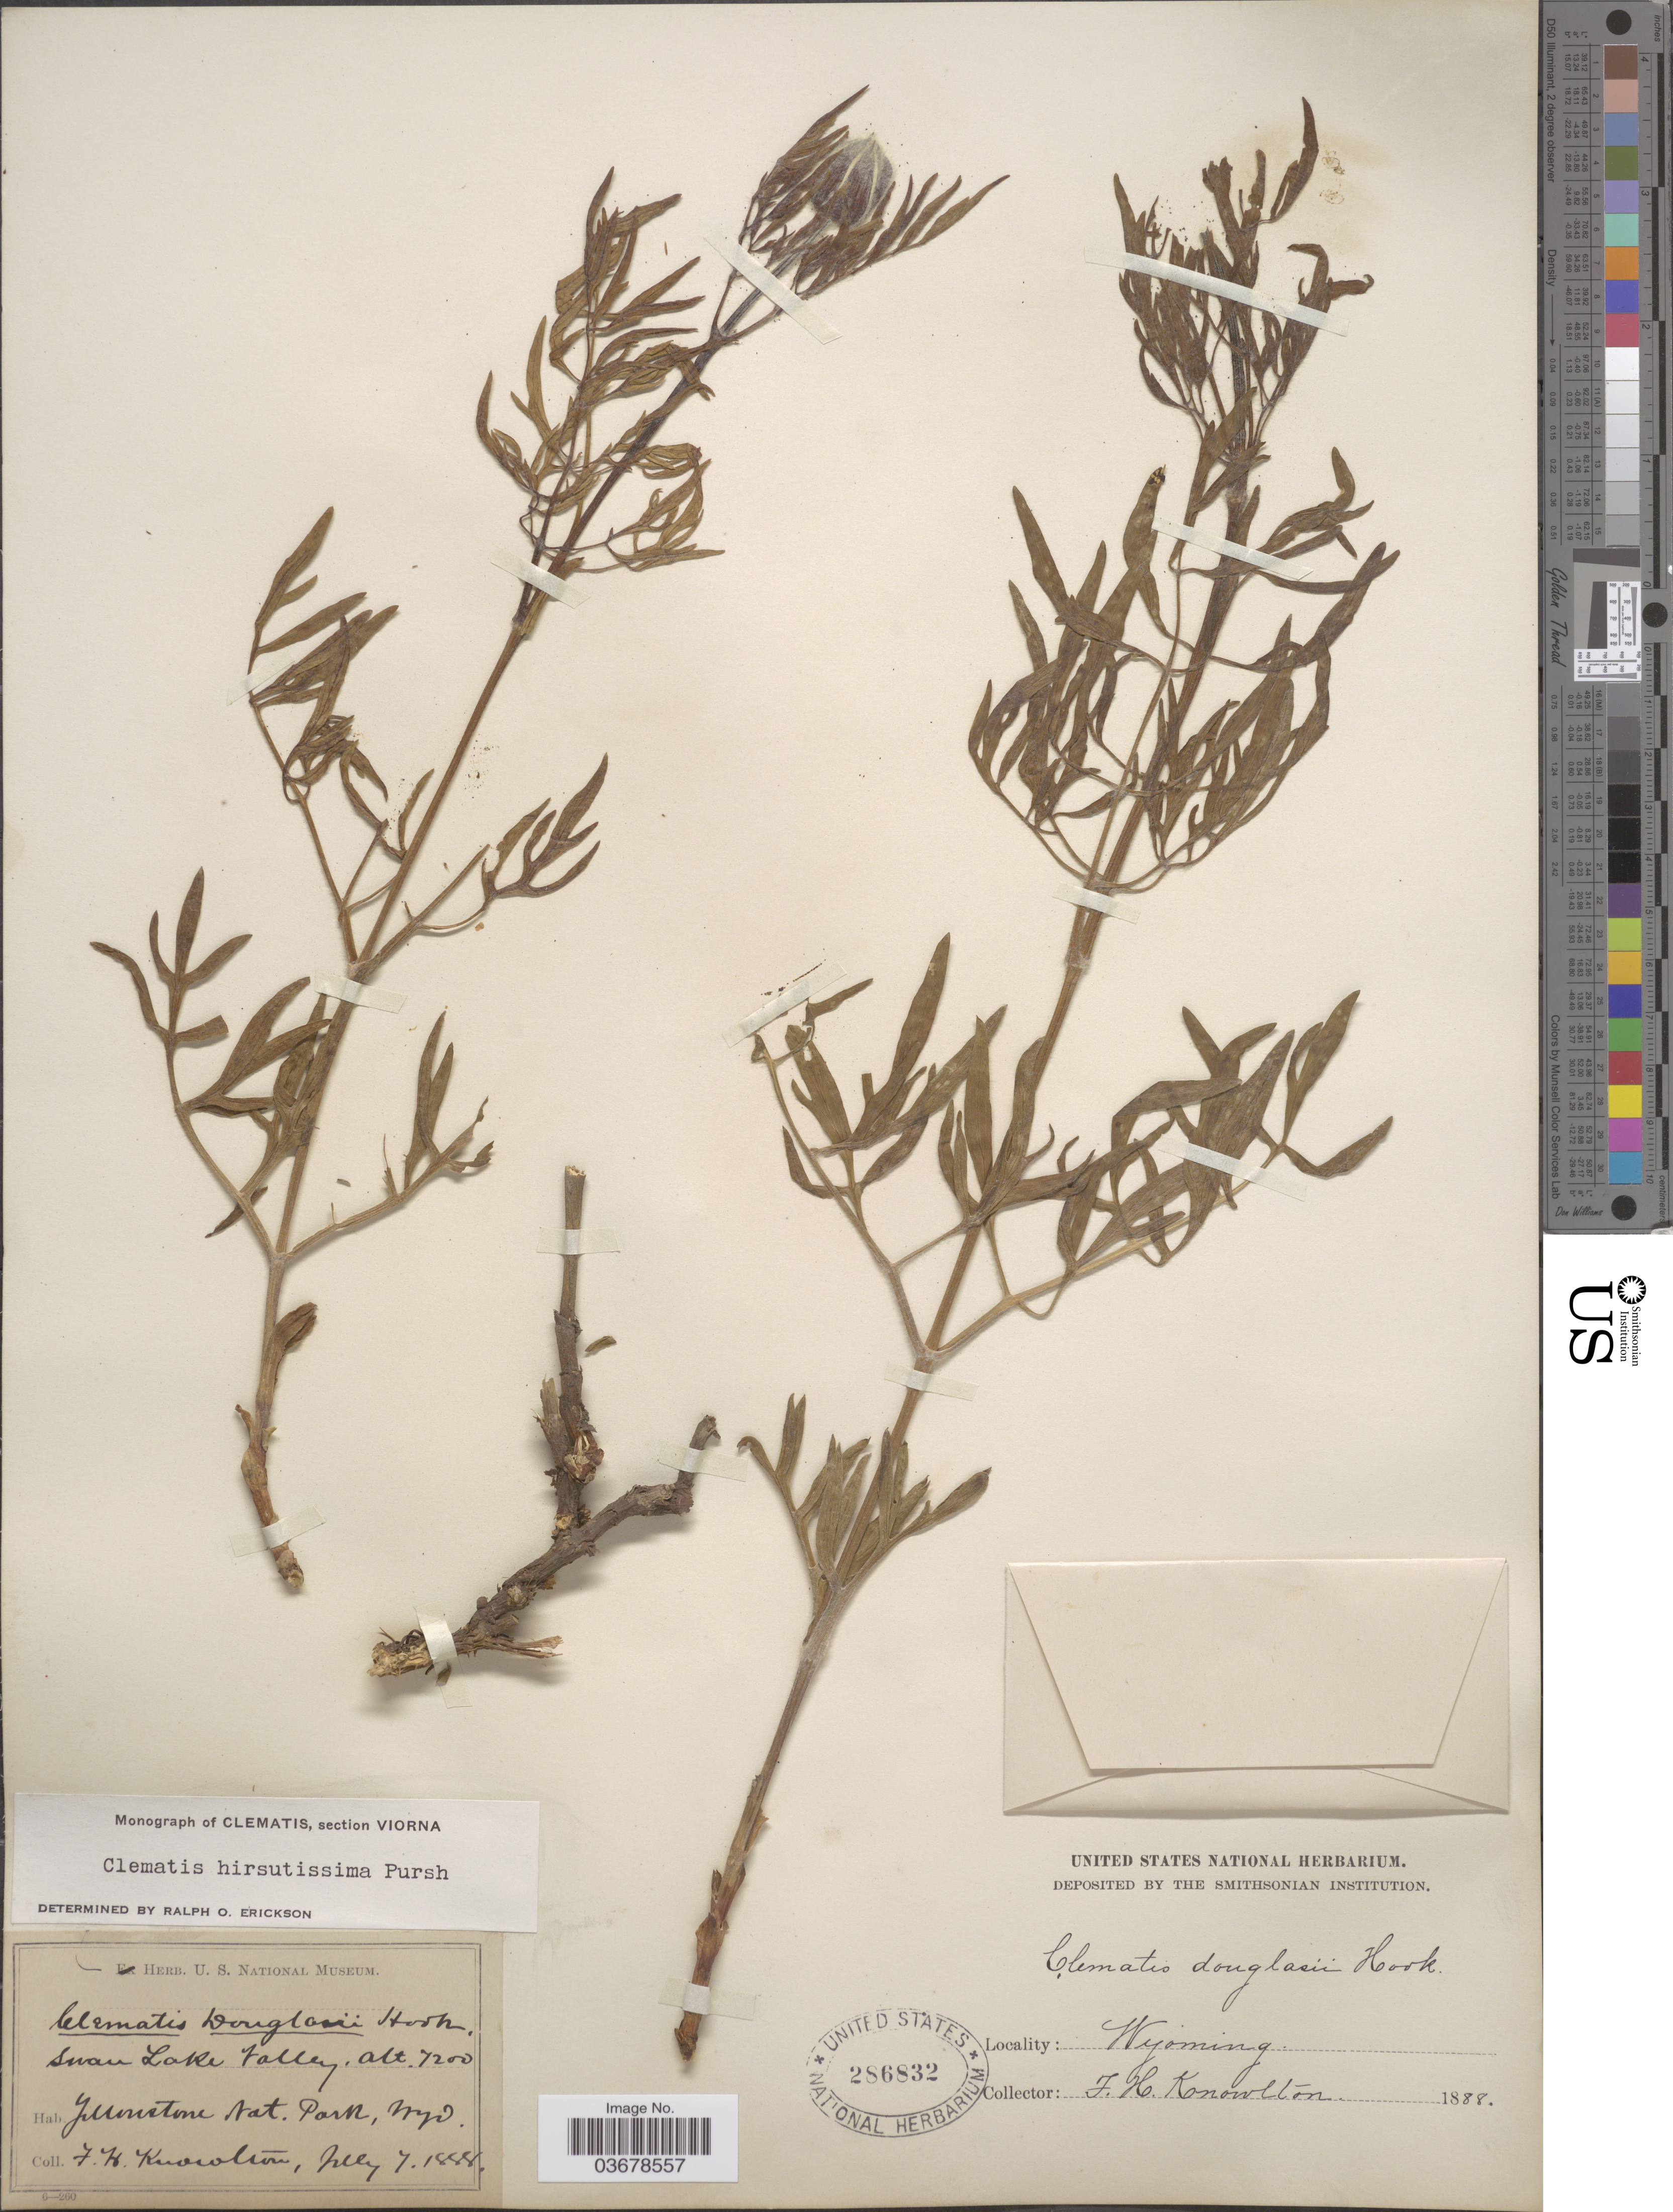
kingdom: Plantae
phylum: Tracheophyta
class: Magnoliopsida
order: Ranunculales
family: Ranunculaceae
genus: Clematis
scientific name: Clematis viorna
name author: L.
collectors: F. H. Knowlton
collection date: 1888-07-07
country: United States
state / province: Wyoming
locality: Swan Lake Valley. Yellowstone Nat. Park.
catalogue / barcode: US 286832